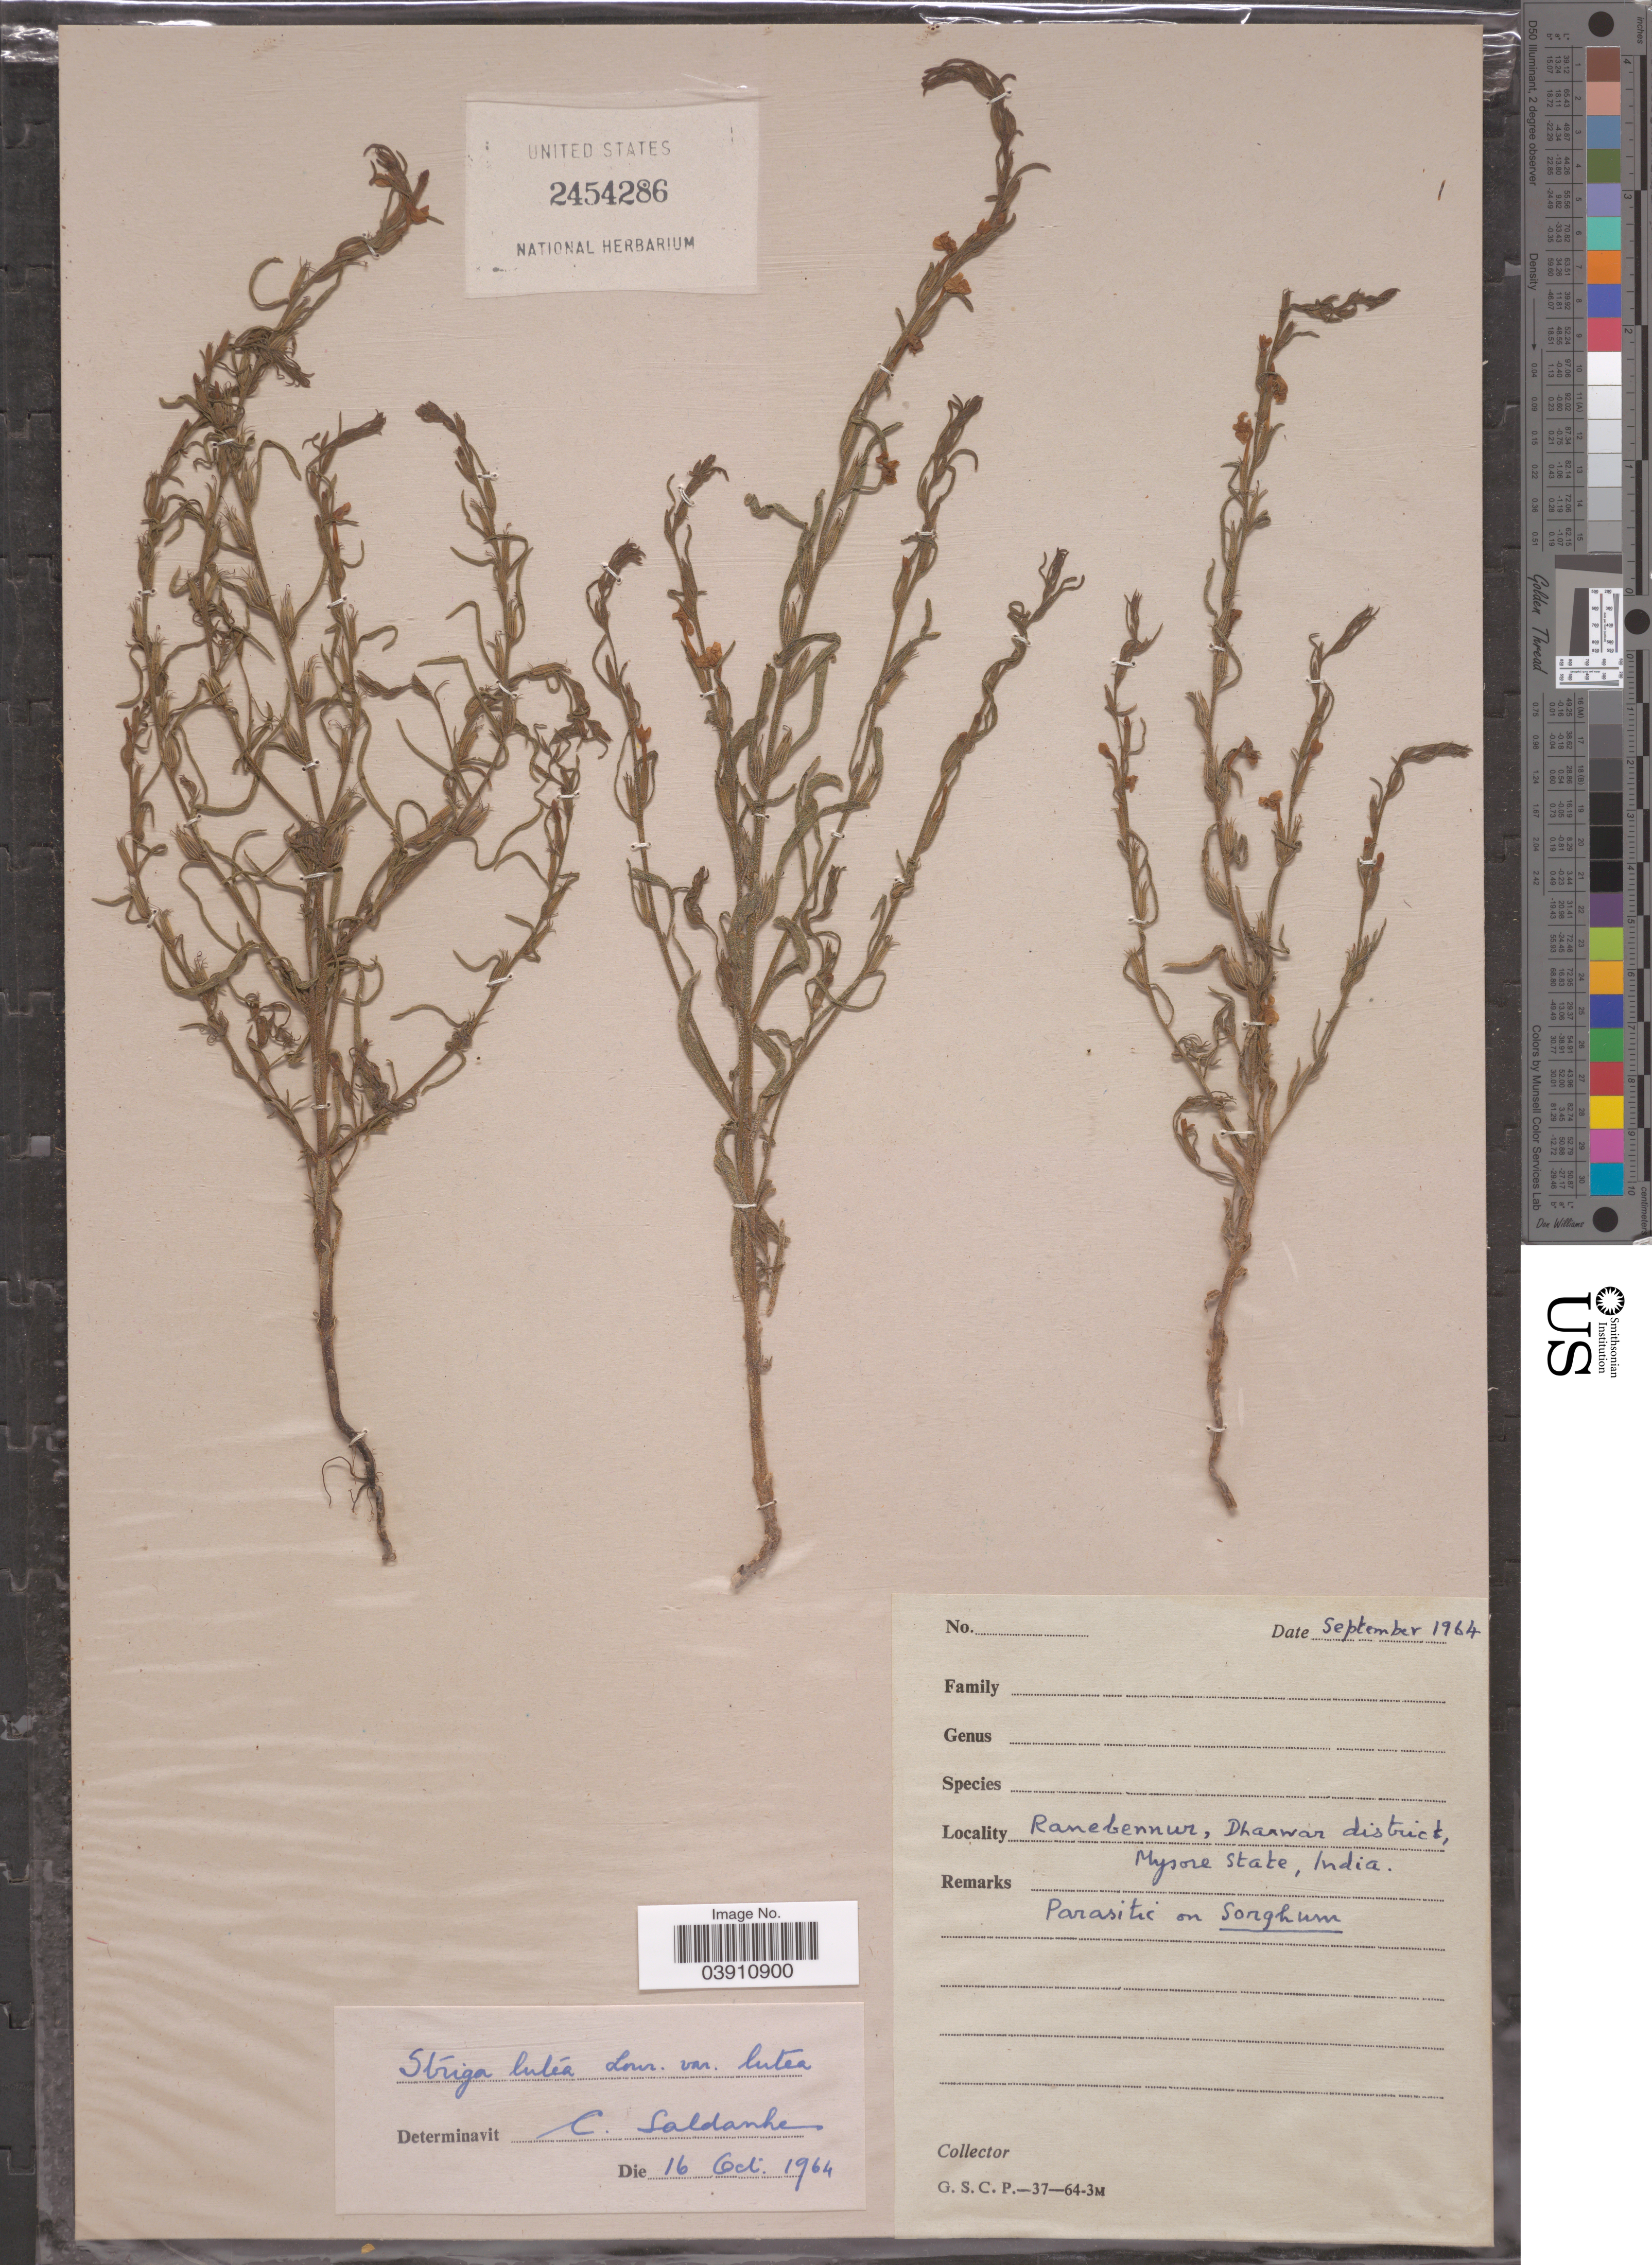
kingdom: Plantae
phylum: Tracheophyta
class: Magnoliopsida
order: Lamiales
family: Orobanchaceae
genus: Striga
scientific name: Striga lutea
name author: Lour.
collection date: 1964-09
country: India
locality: Ranebennur, Dharwar district, Mysore State.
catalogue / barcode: US 2454286